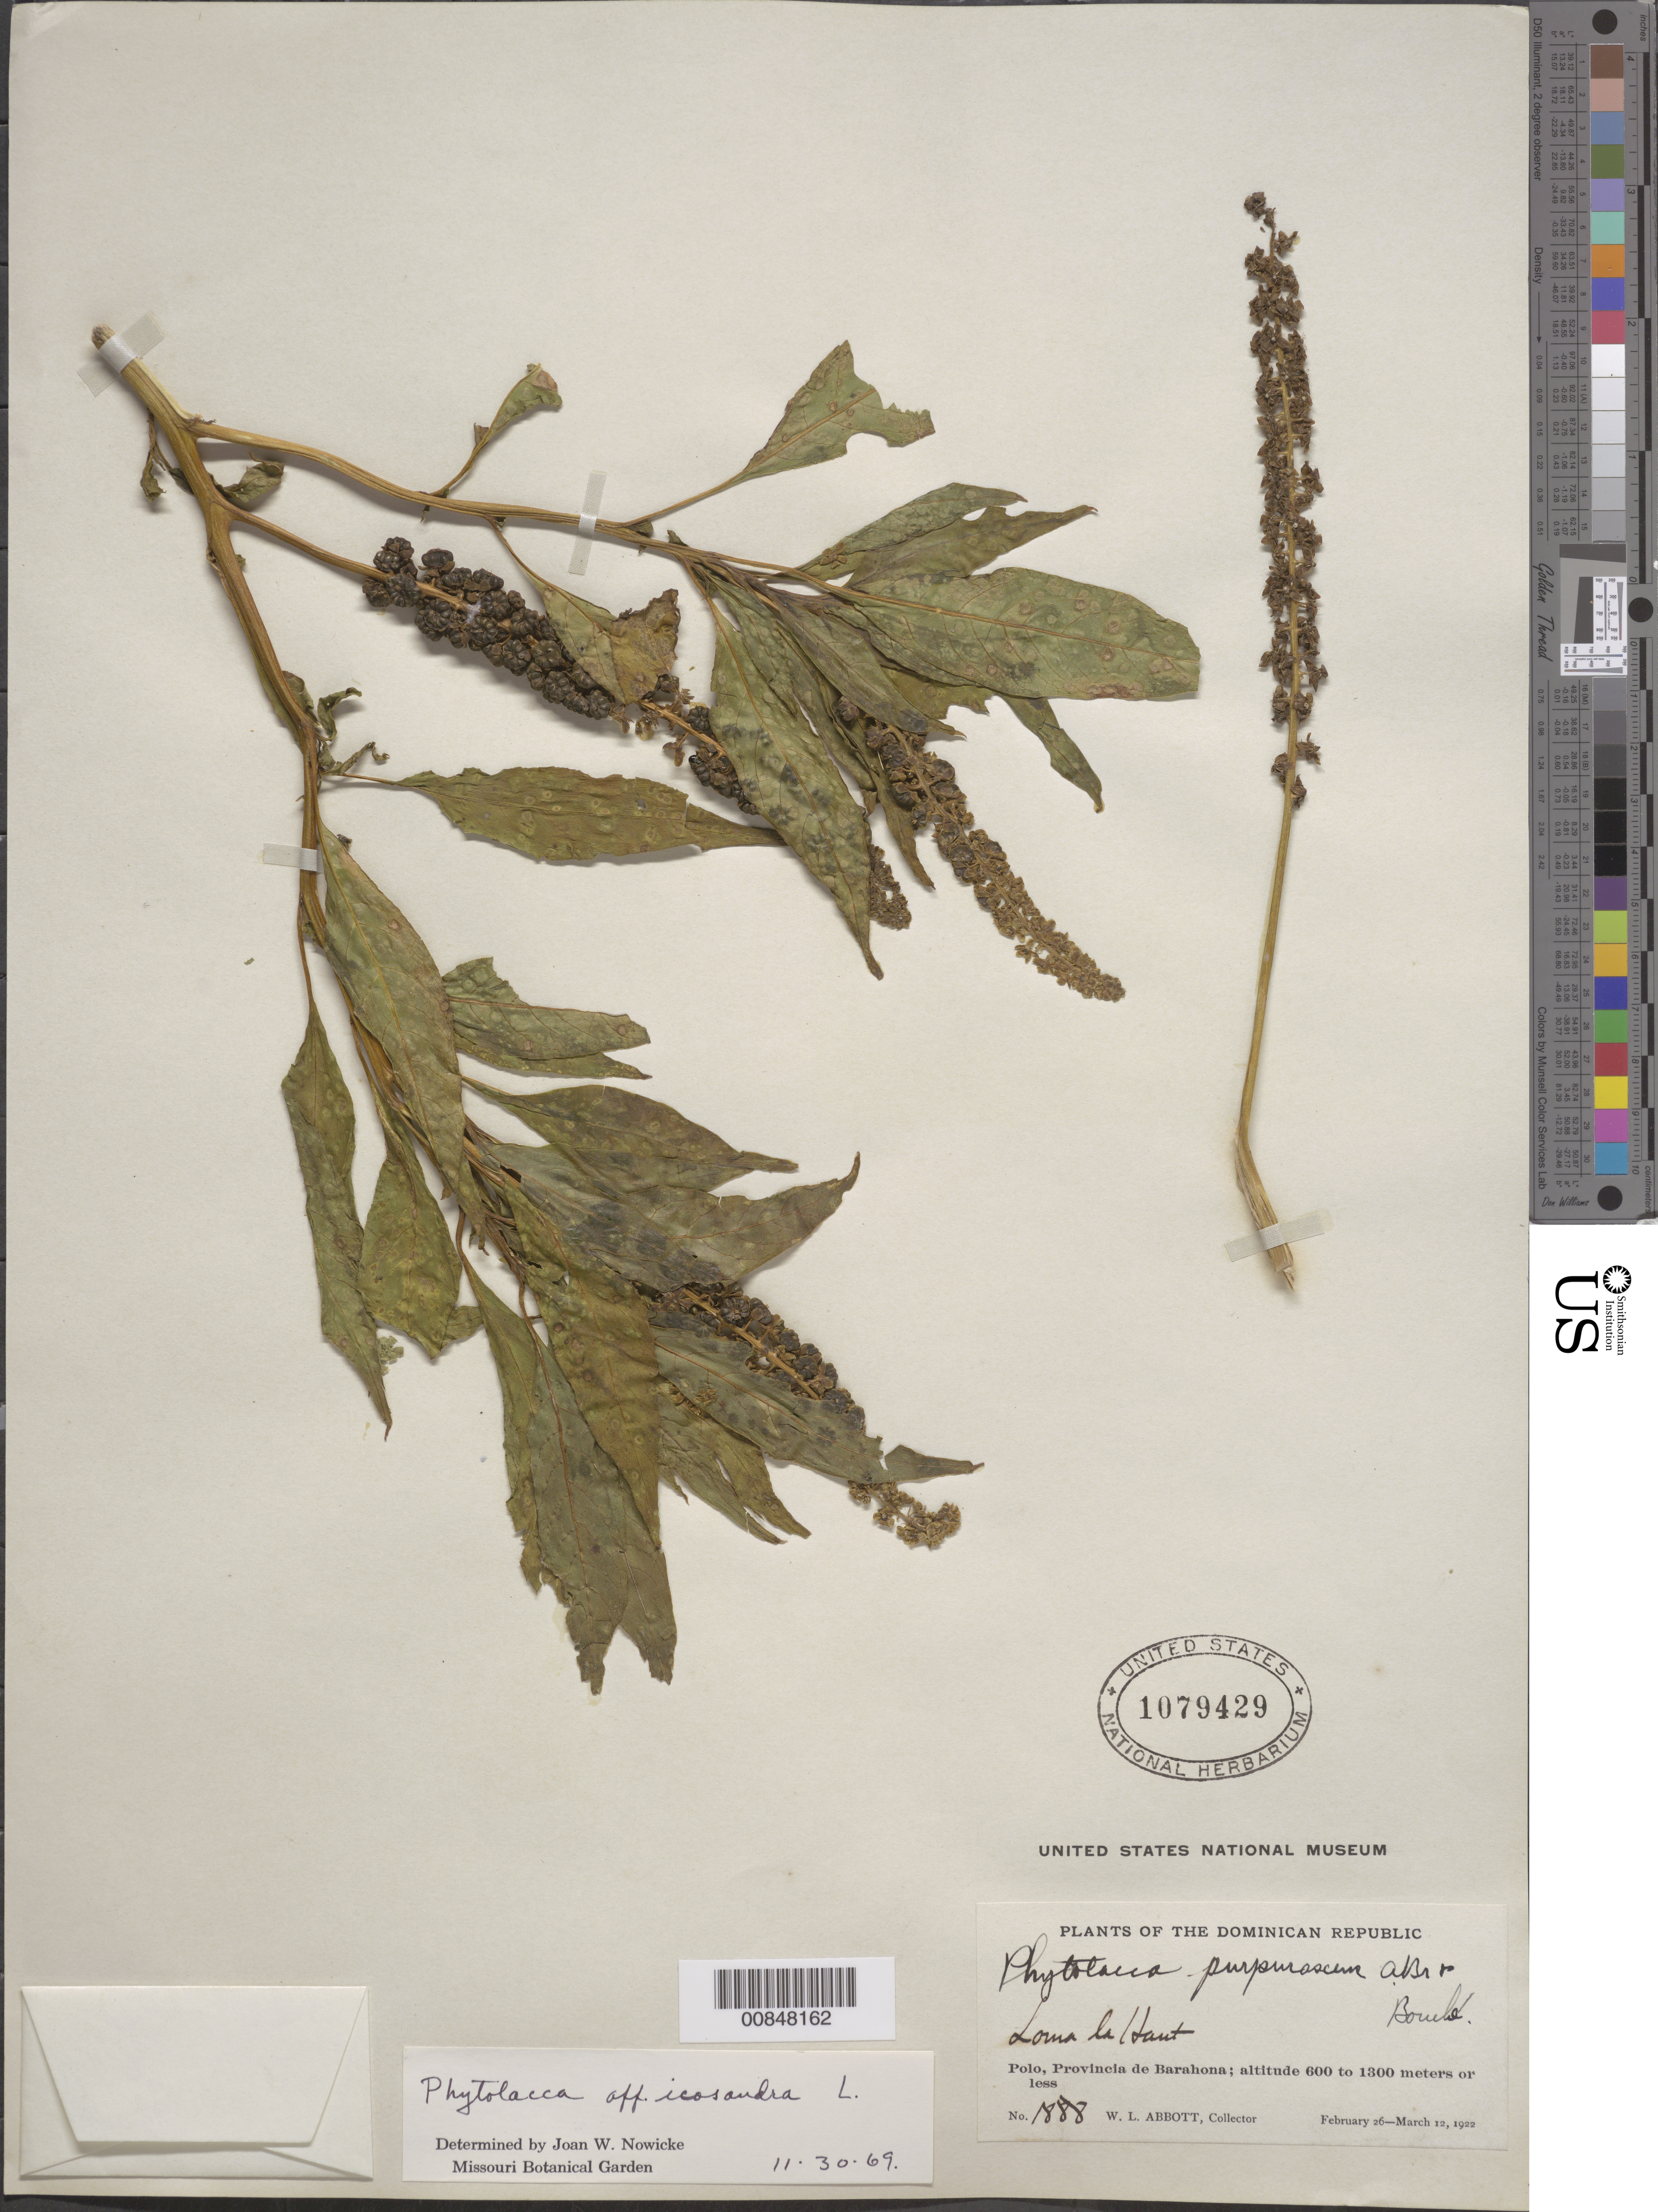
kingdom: Plantae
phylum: Tracheophyta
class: Magnoliopsida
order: Caryophyllales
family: Phytolaccaceae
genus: Phytolacca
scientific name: Phytolacca icosandra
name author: L.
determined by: Nowicke, J. W., (US), NMNH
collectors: W. L. Abbott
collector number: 1888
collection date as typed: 26 Feb 1922 to 12 Mar 1922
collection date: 1922-02-26/1922-03-12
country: Dominican Republic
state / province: Barahona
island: Hispaniola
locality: Polo. Loma la Haut.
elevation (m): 600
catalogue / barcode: US 1079429